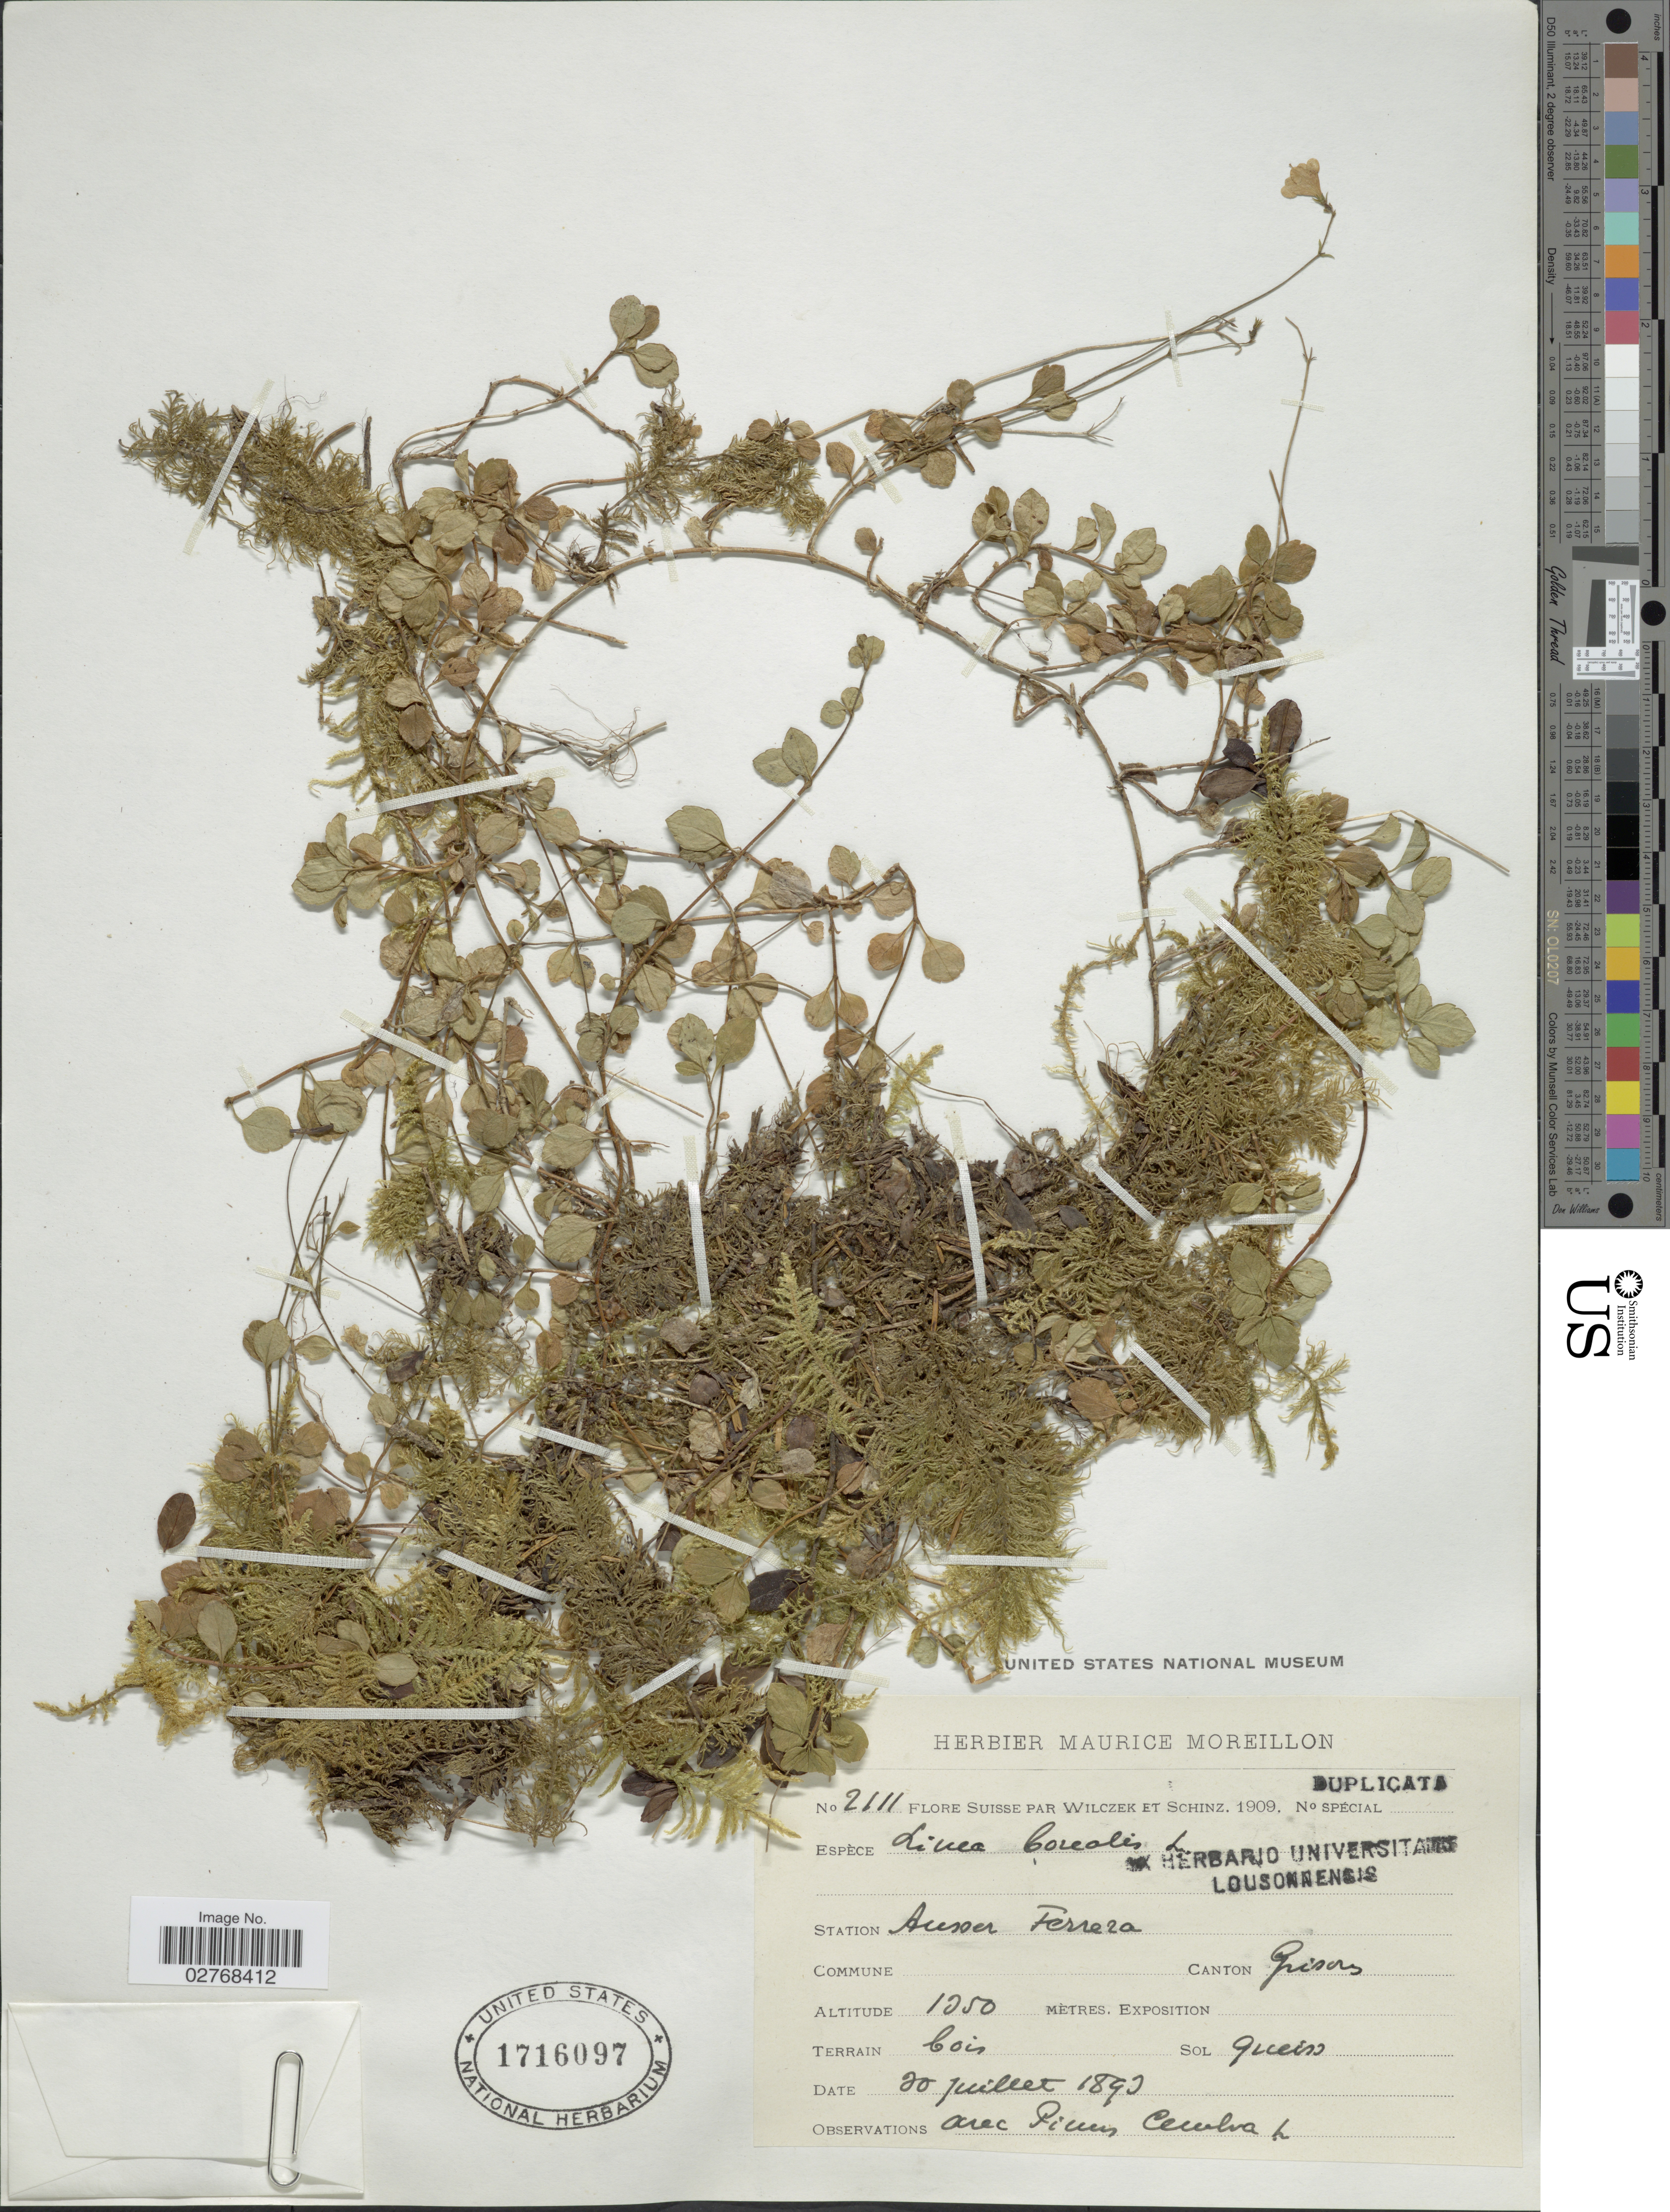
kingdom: Plantae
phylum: Tracheophyta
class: Magnoliopsida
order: Dipsacales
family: Caprifoliaceae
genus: Linnaea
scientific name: Linnaea borealis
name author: L.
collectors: Wilczek & -. Schinz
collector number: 2111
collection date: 1893-07-20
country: Switzerland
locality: Station Ausser Ferrera. Canton: Grison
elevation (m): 1350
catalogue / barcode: US 1716097